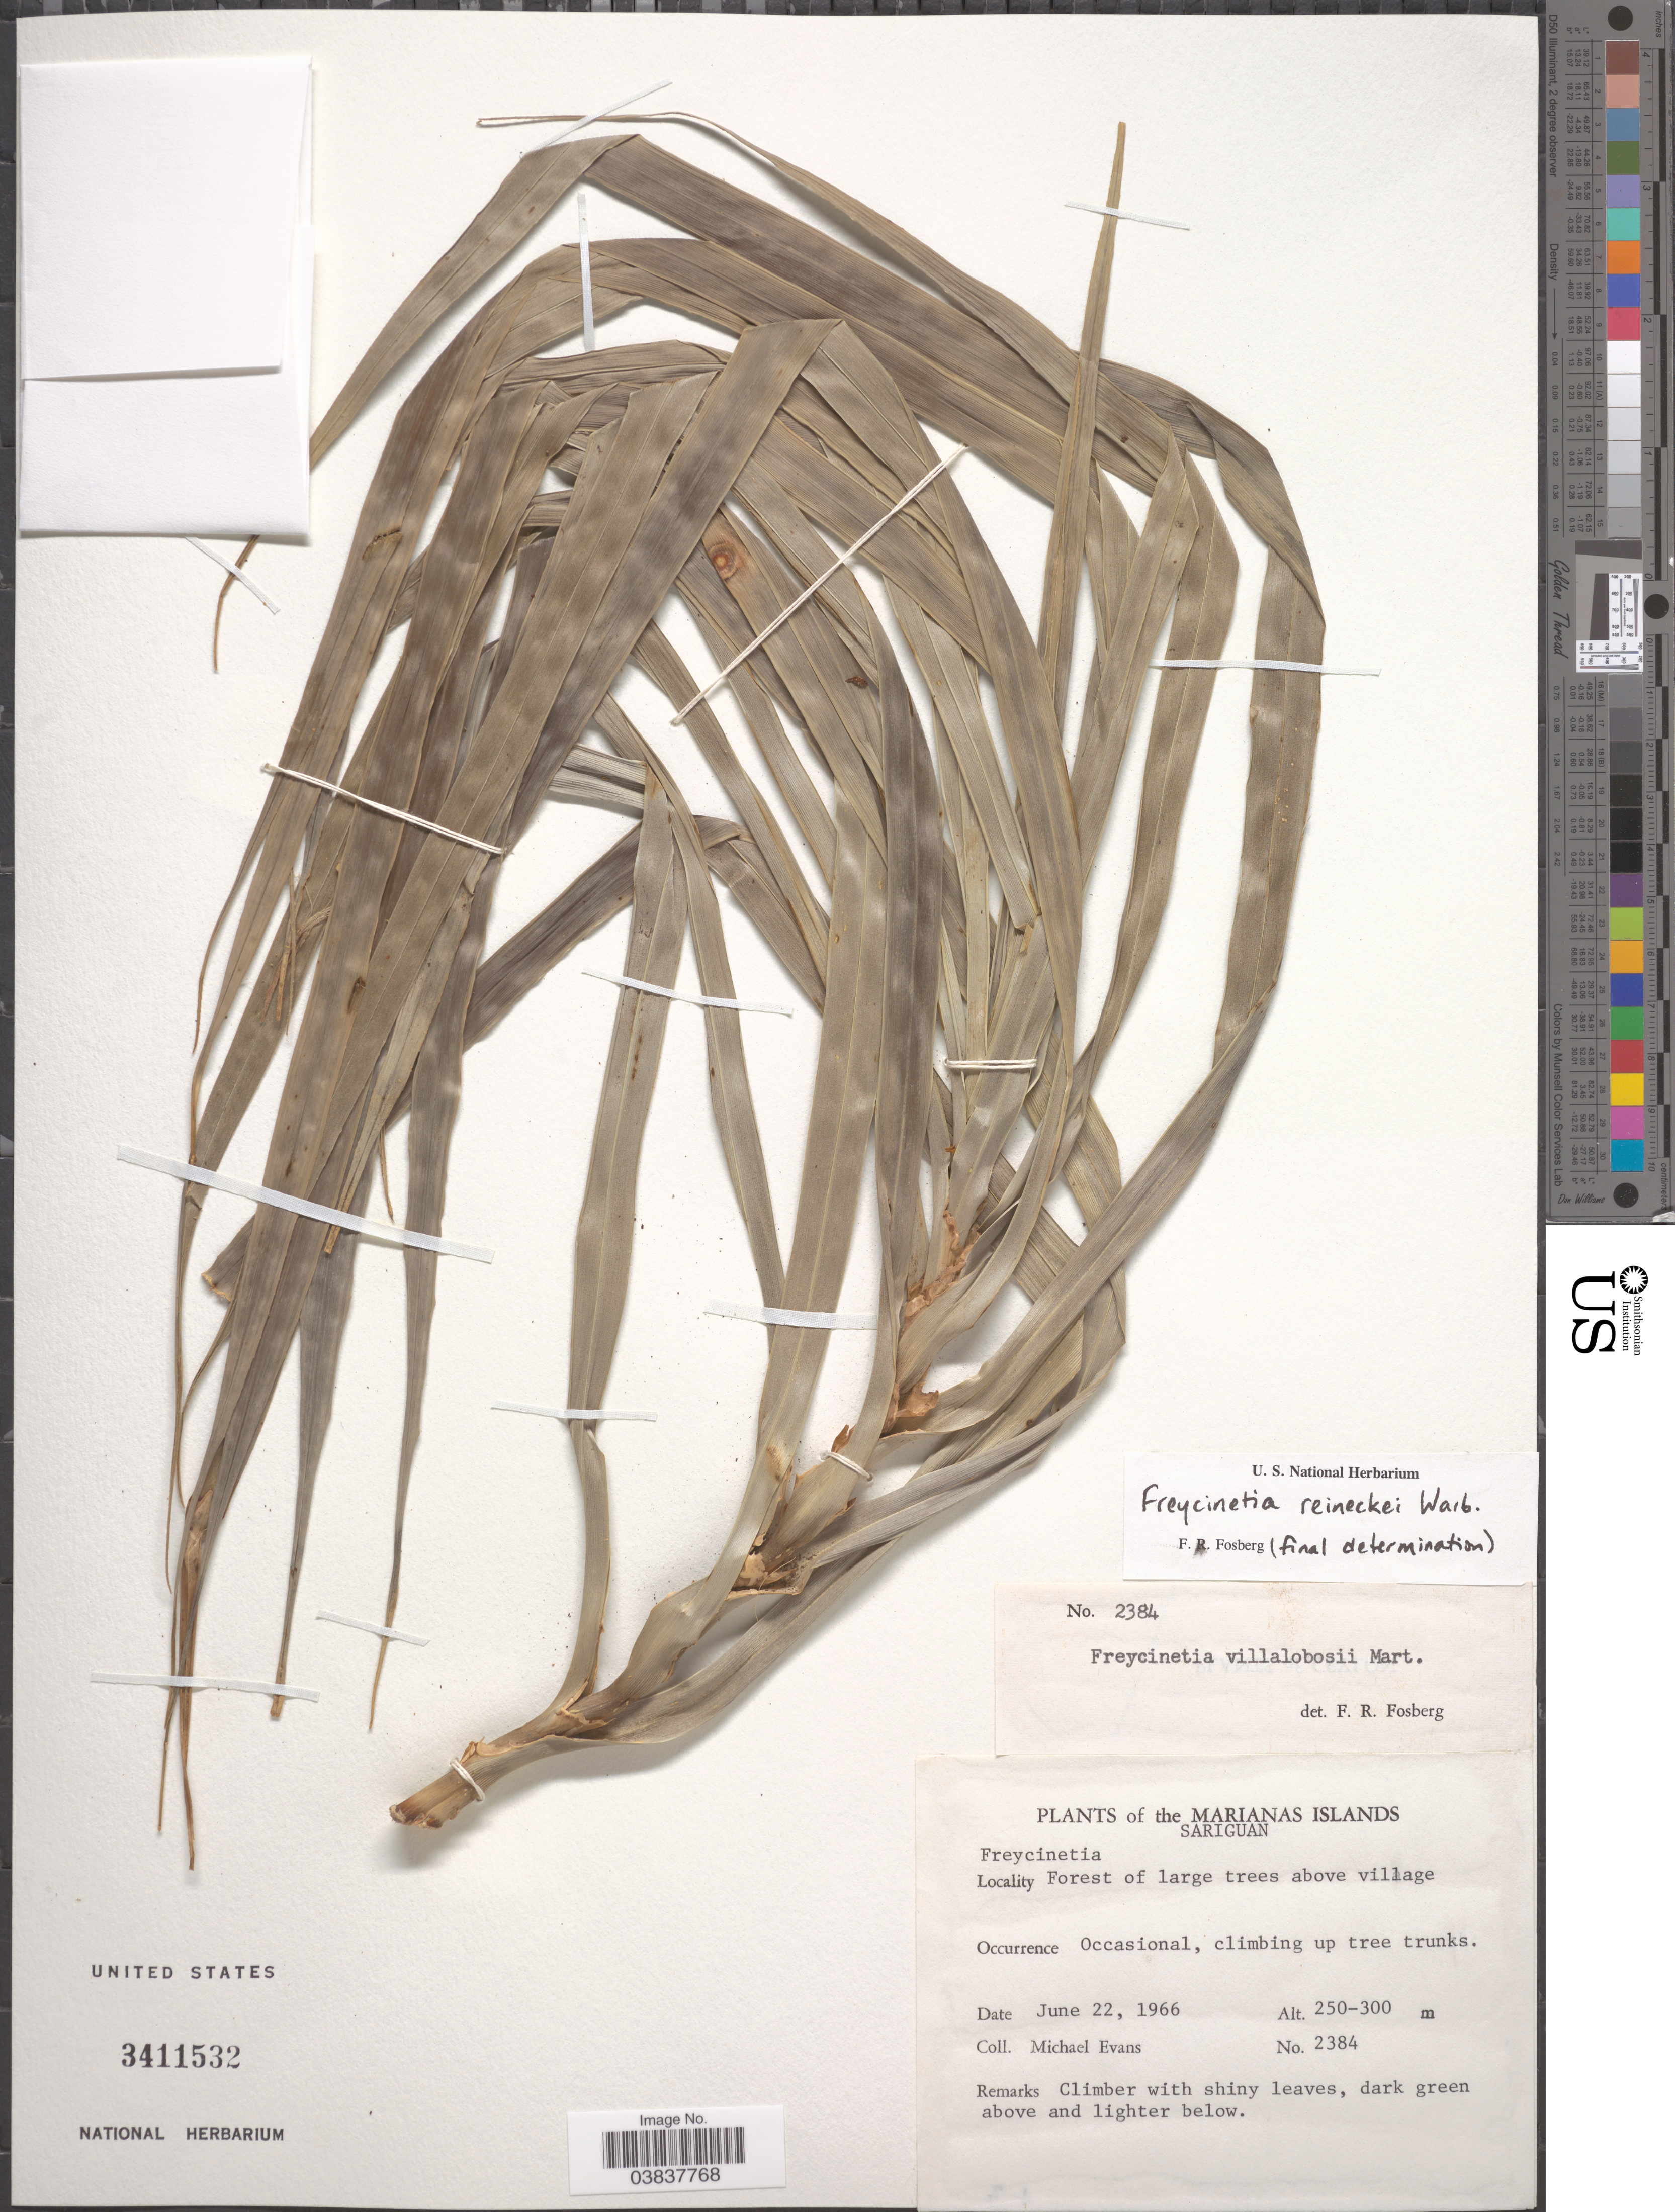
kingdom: Plantae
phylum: Tracheophyta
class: Liliopsida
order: Pandanales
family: Pandanaceae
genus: Freycinetia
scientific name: Freycinetia reineckei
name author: Warb. ex Reinecke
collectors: M. Evans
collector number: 2384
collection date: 1966-06-22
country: Northern Mariana Islands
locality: The Marianas Islands. Sariguan.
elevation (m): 250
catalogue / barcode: US 3411532